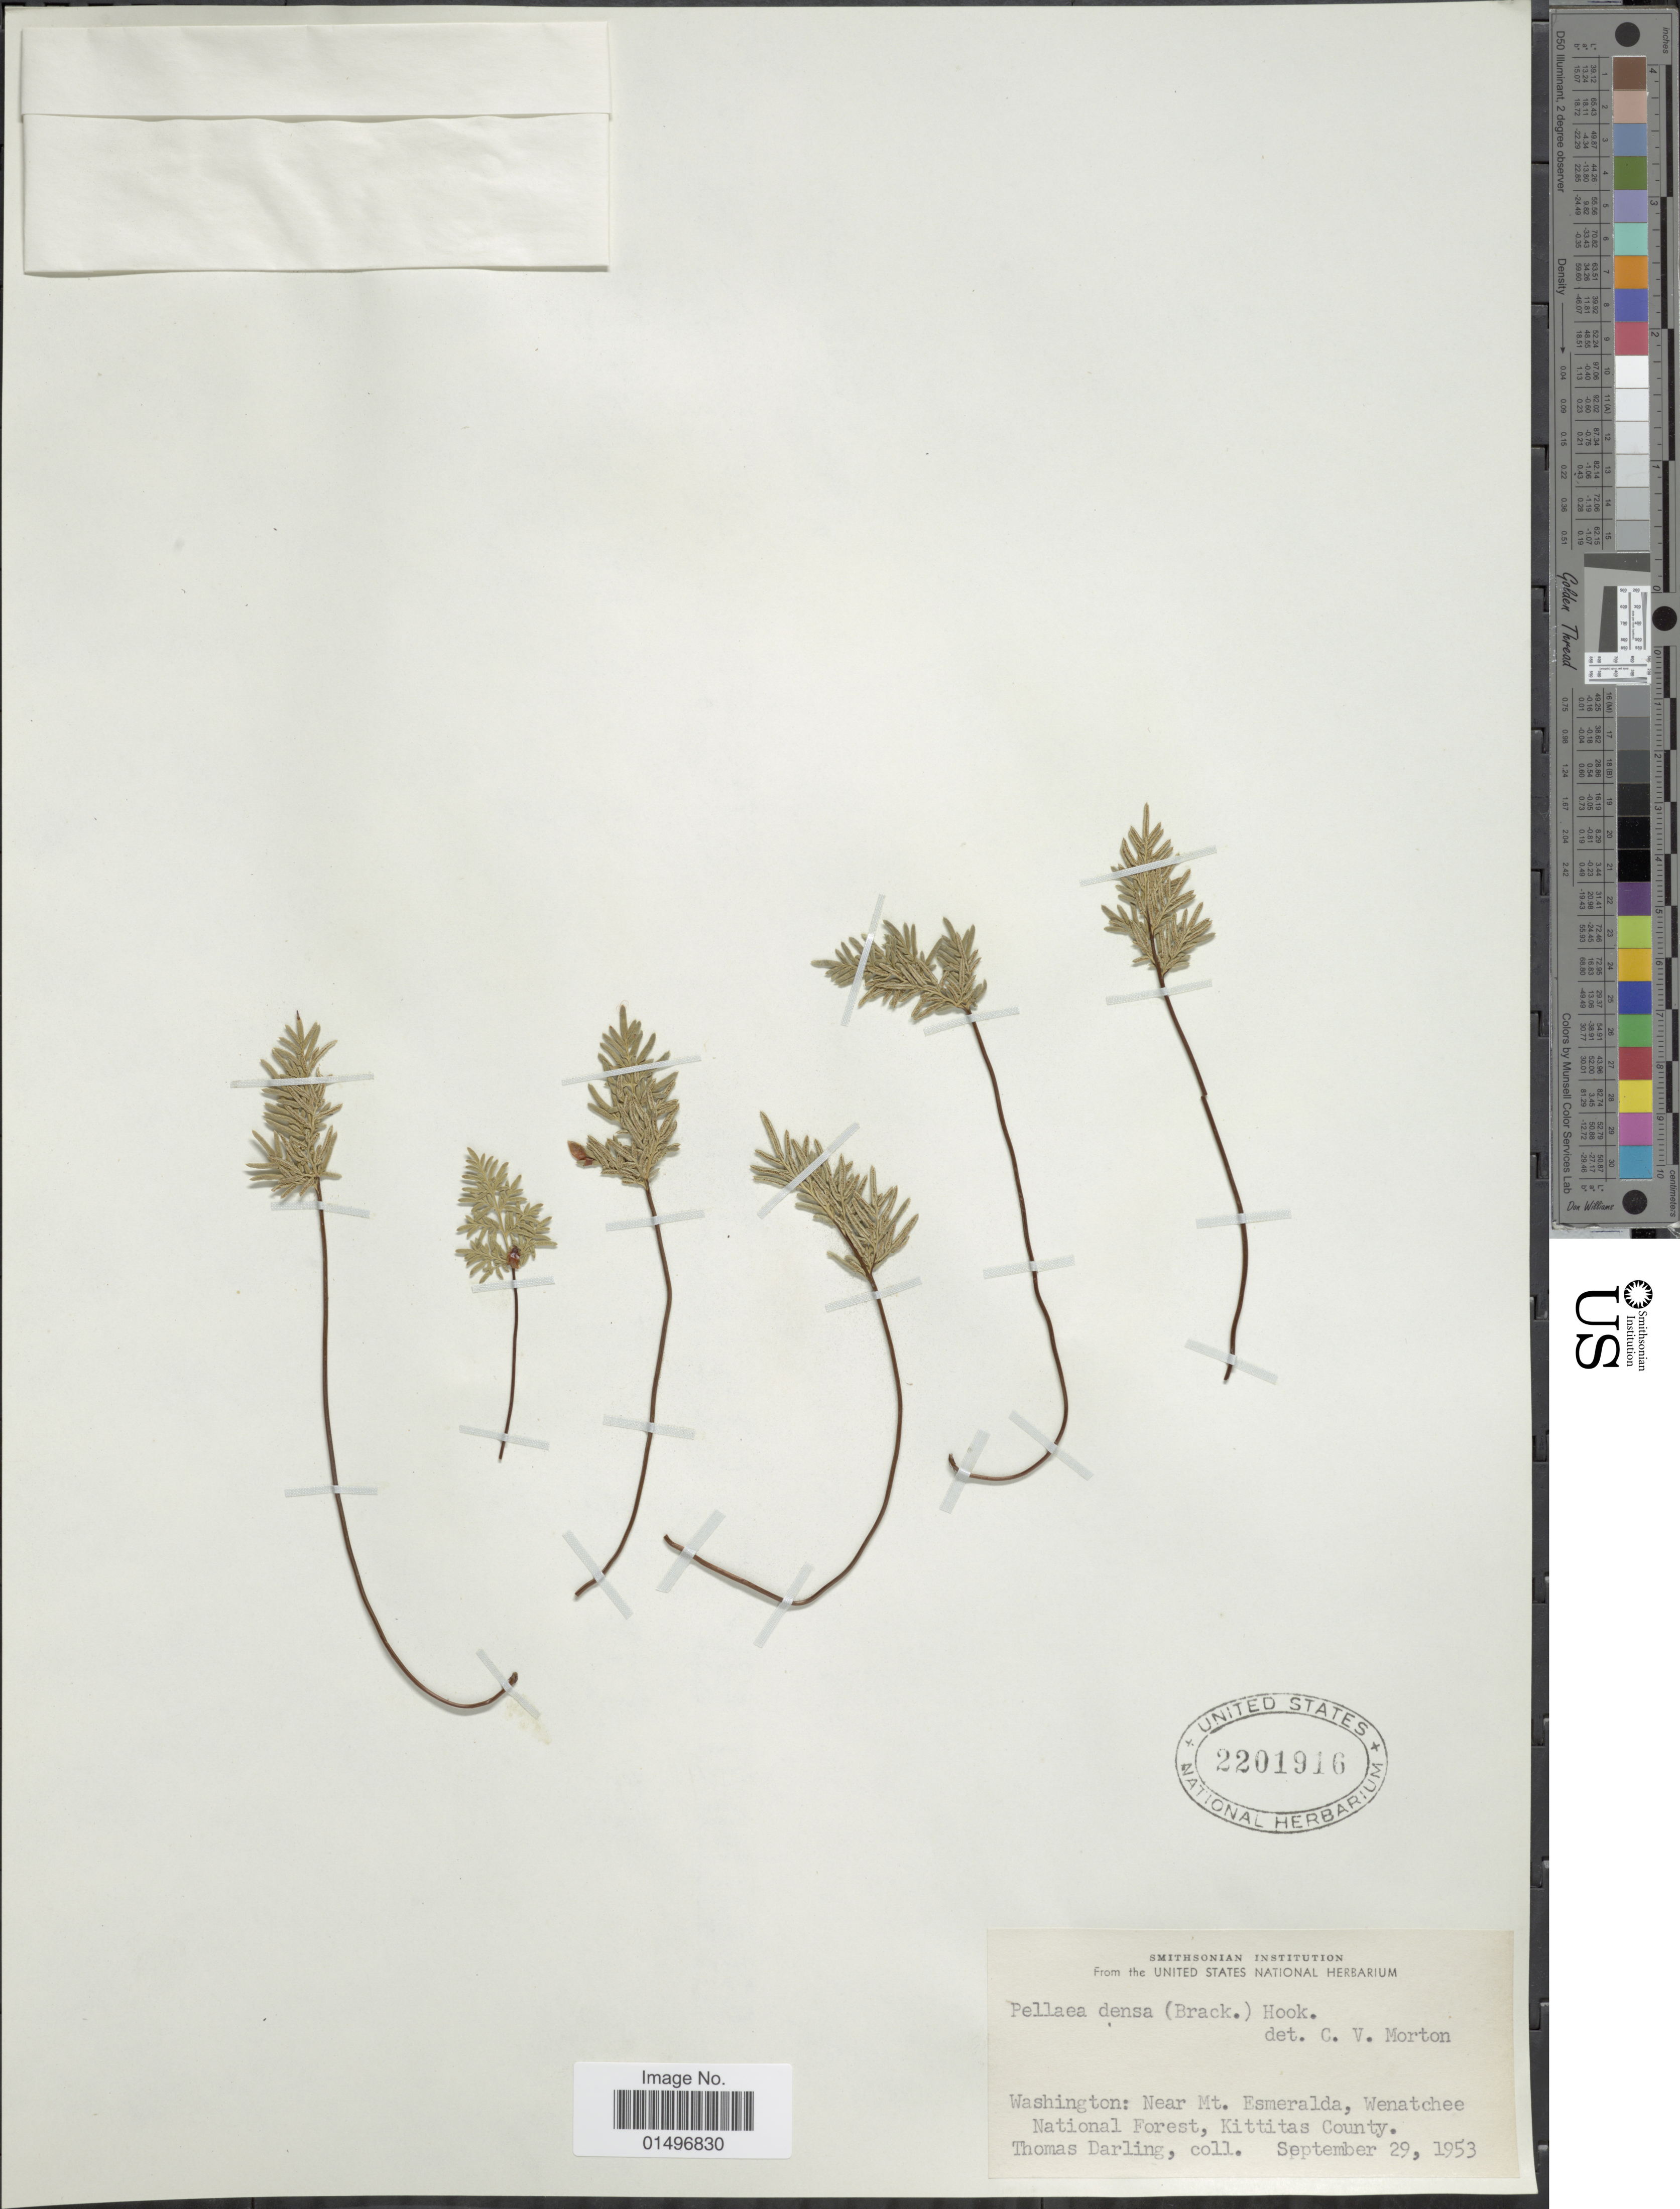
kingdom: Plantae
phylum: Tracheophyta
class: Polypodiopsida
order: Polypodiales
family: Pteridaceae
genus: Aspidotis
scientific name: Aspidotis densa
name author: (Brack.) Lellinger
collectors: T. Darling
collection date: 1953-09-29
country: United States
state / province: Washington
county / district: Kittitas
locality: Washington: Near Mt. Esmeralda, Wenatchee National Forest, Kittitas County.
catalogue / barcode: US 2201916